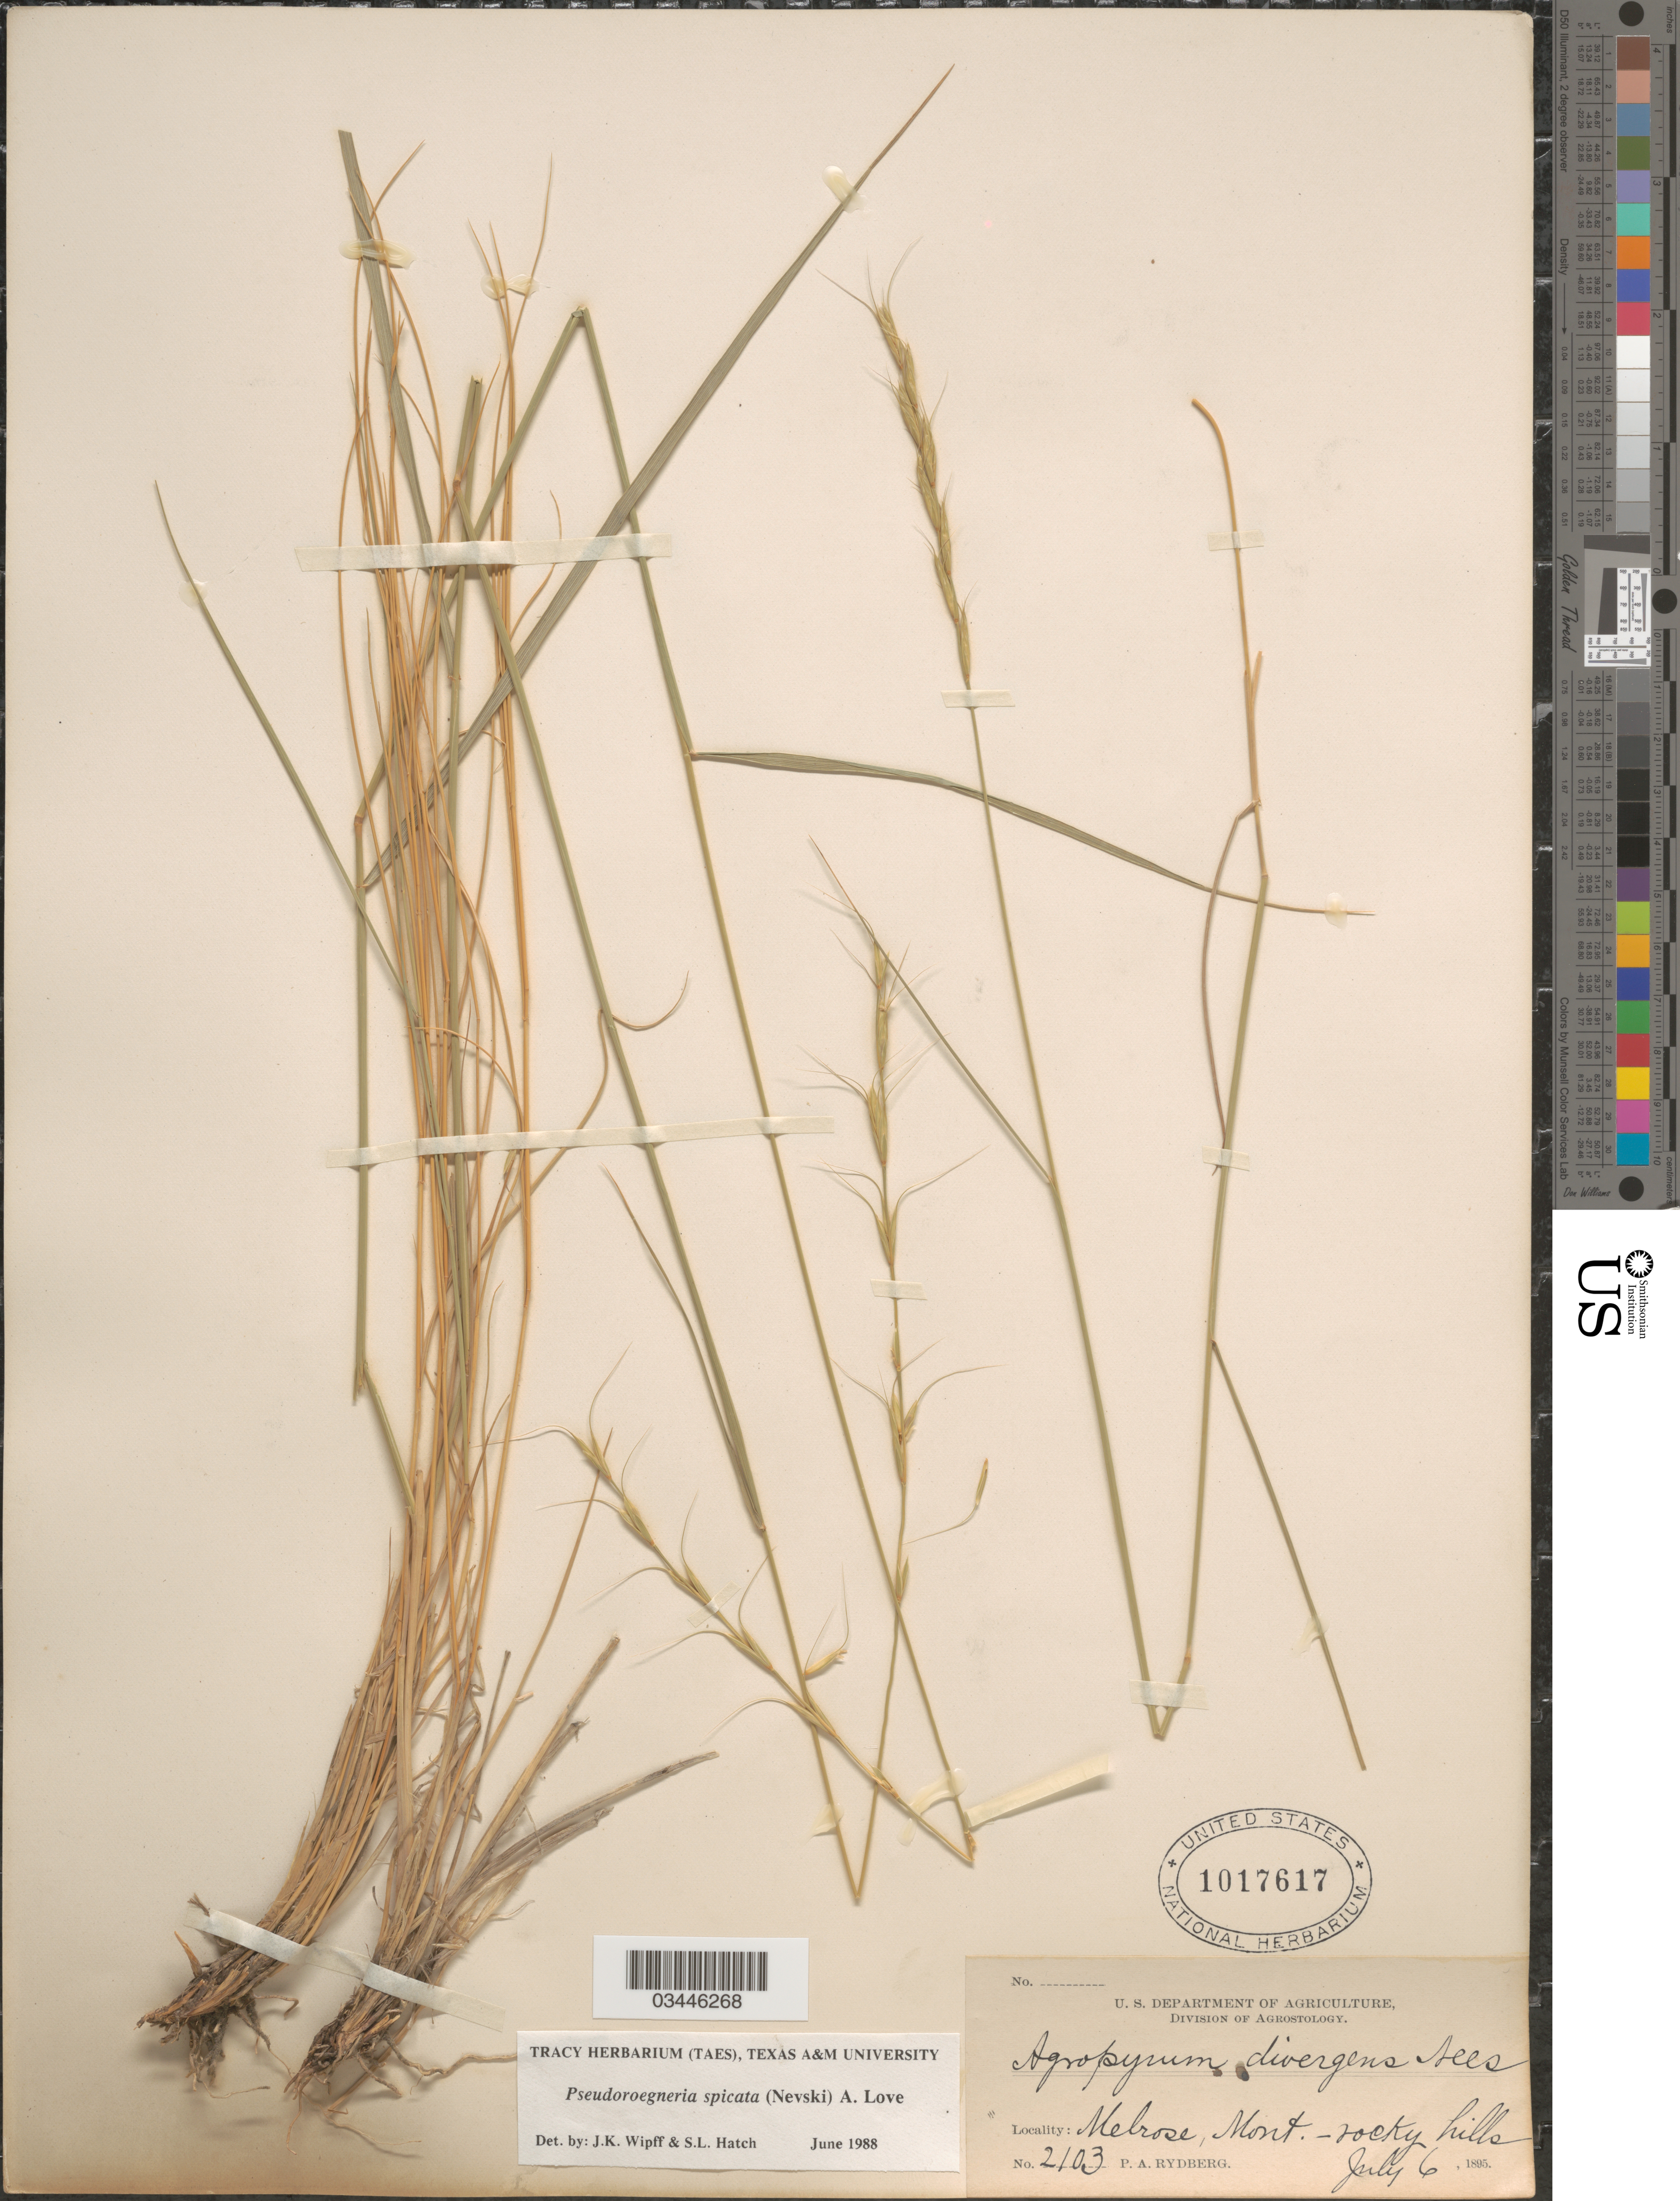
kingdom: Plantae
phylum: Tracheophyta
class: Liliopsida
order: Poales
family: Poaceae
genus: Pseudoroegneria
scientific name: Pseudoroegneria spicata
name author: (Pursh) Á. Löve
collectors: P. A. Rydberg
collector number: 2103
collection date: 1895-07-06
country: United States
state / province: Montana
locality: Melrose, rocky hills.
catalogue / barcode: US 1017617